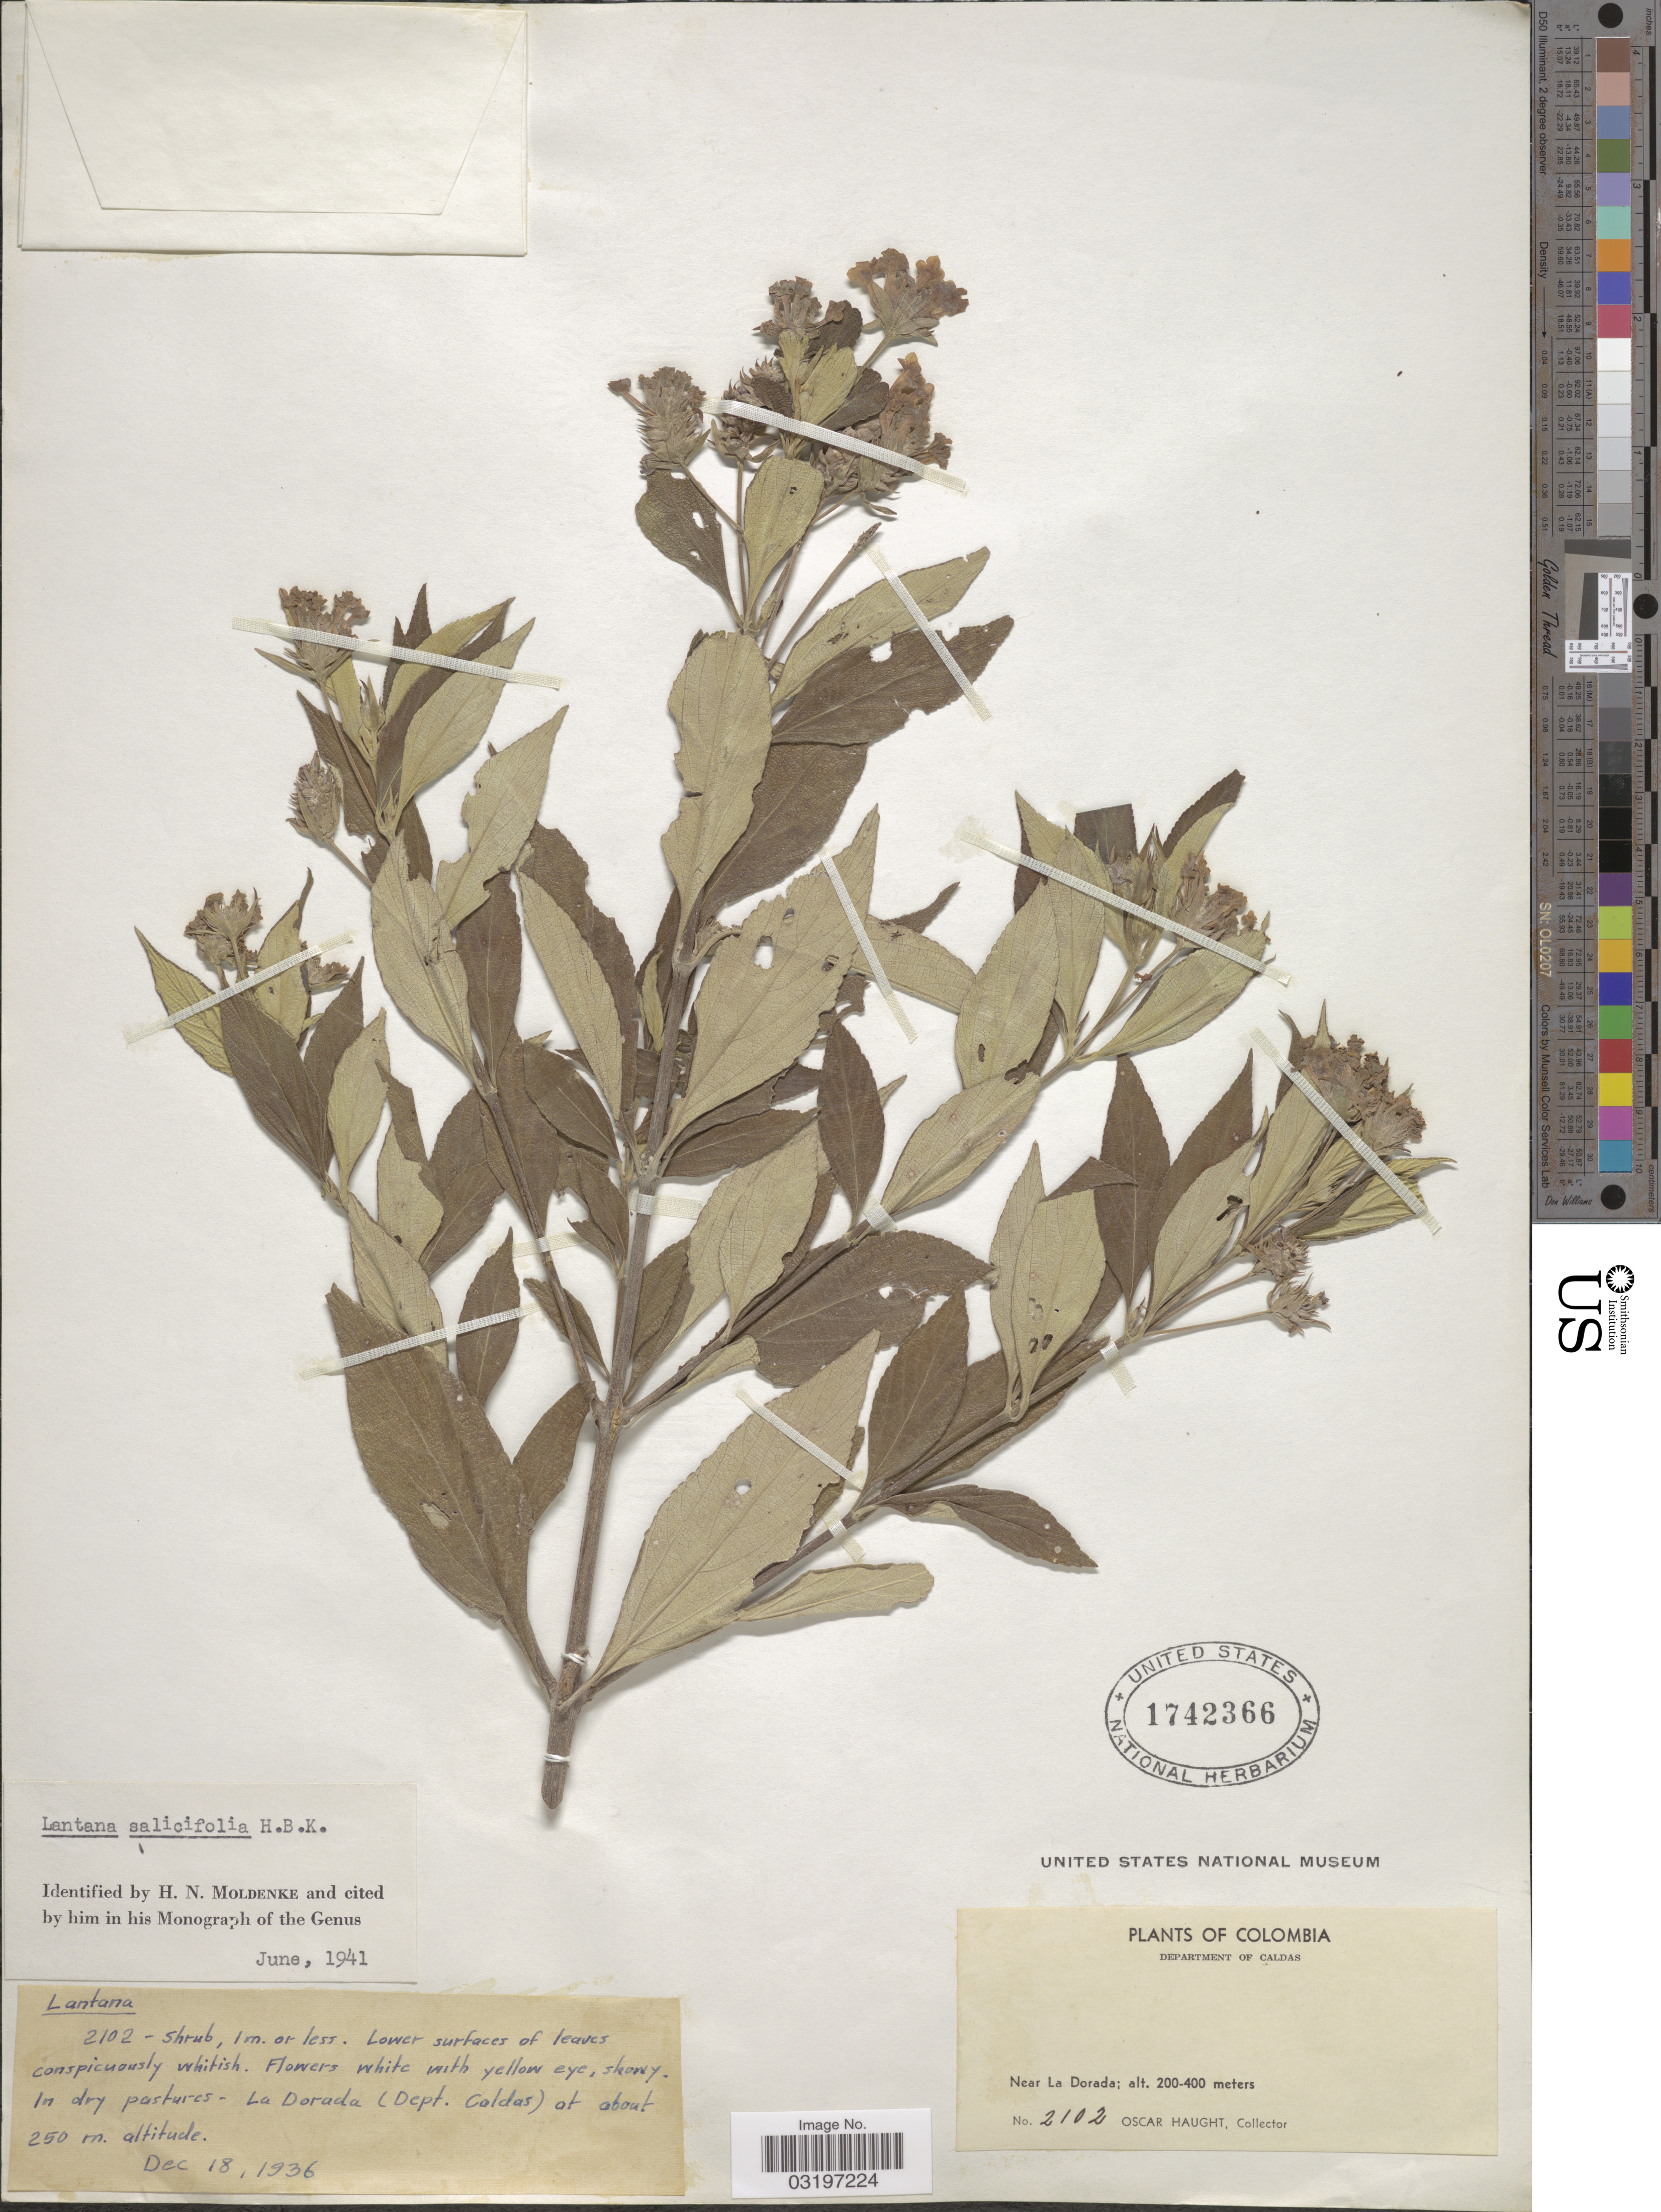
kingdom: Plantae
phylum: Tracheophyta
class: Magnoliopsida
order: Lamiales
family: Verbenaceae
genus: Lantana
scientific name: Lantana salicifolia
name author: Kunth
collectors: O. L. Haught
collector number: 2102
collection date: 1936-12-18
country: Colombia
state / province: Caldas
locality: Department of Caldas. In dry pastures - La Dorada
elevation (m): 250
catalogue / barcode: US 1742366